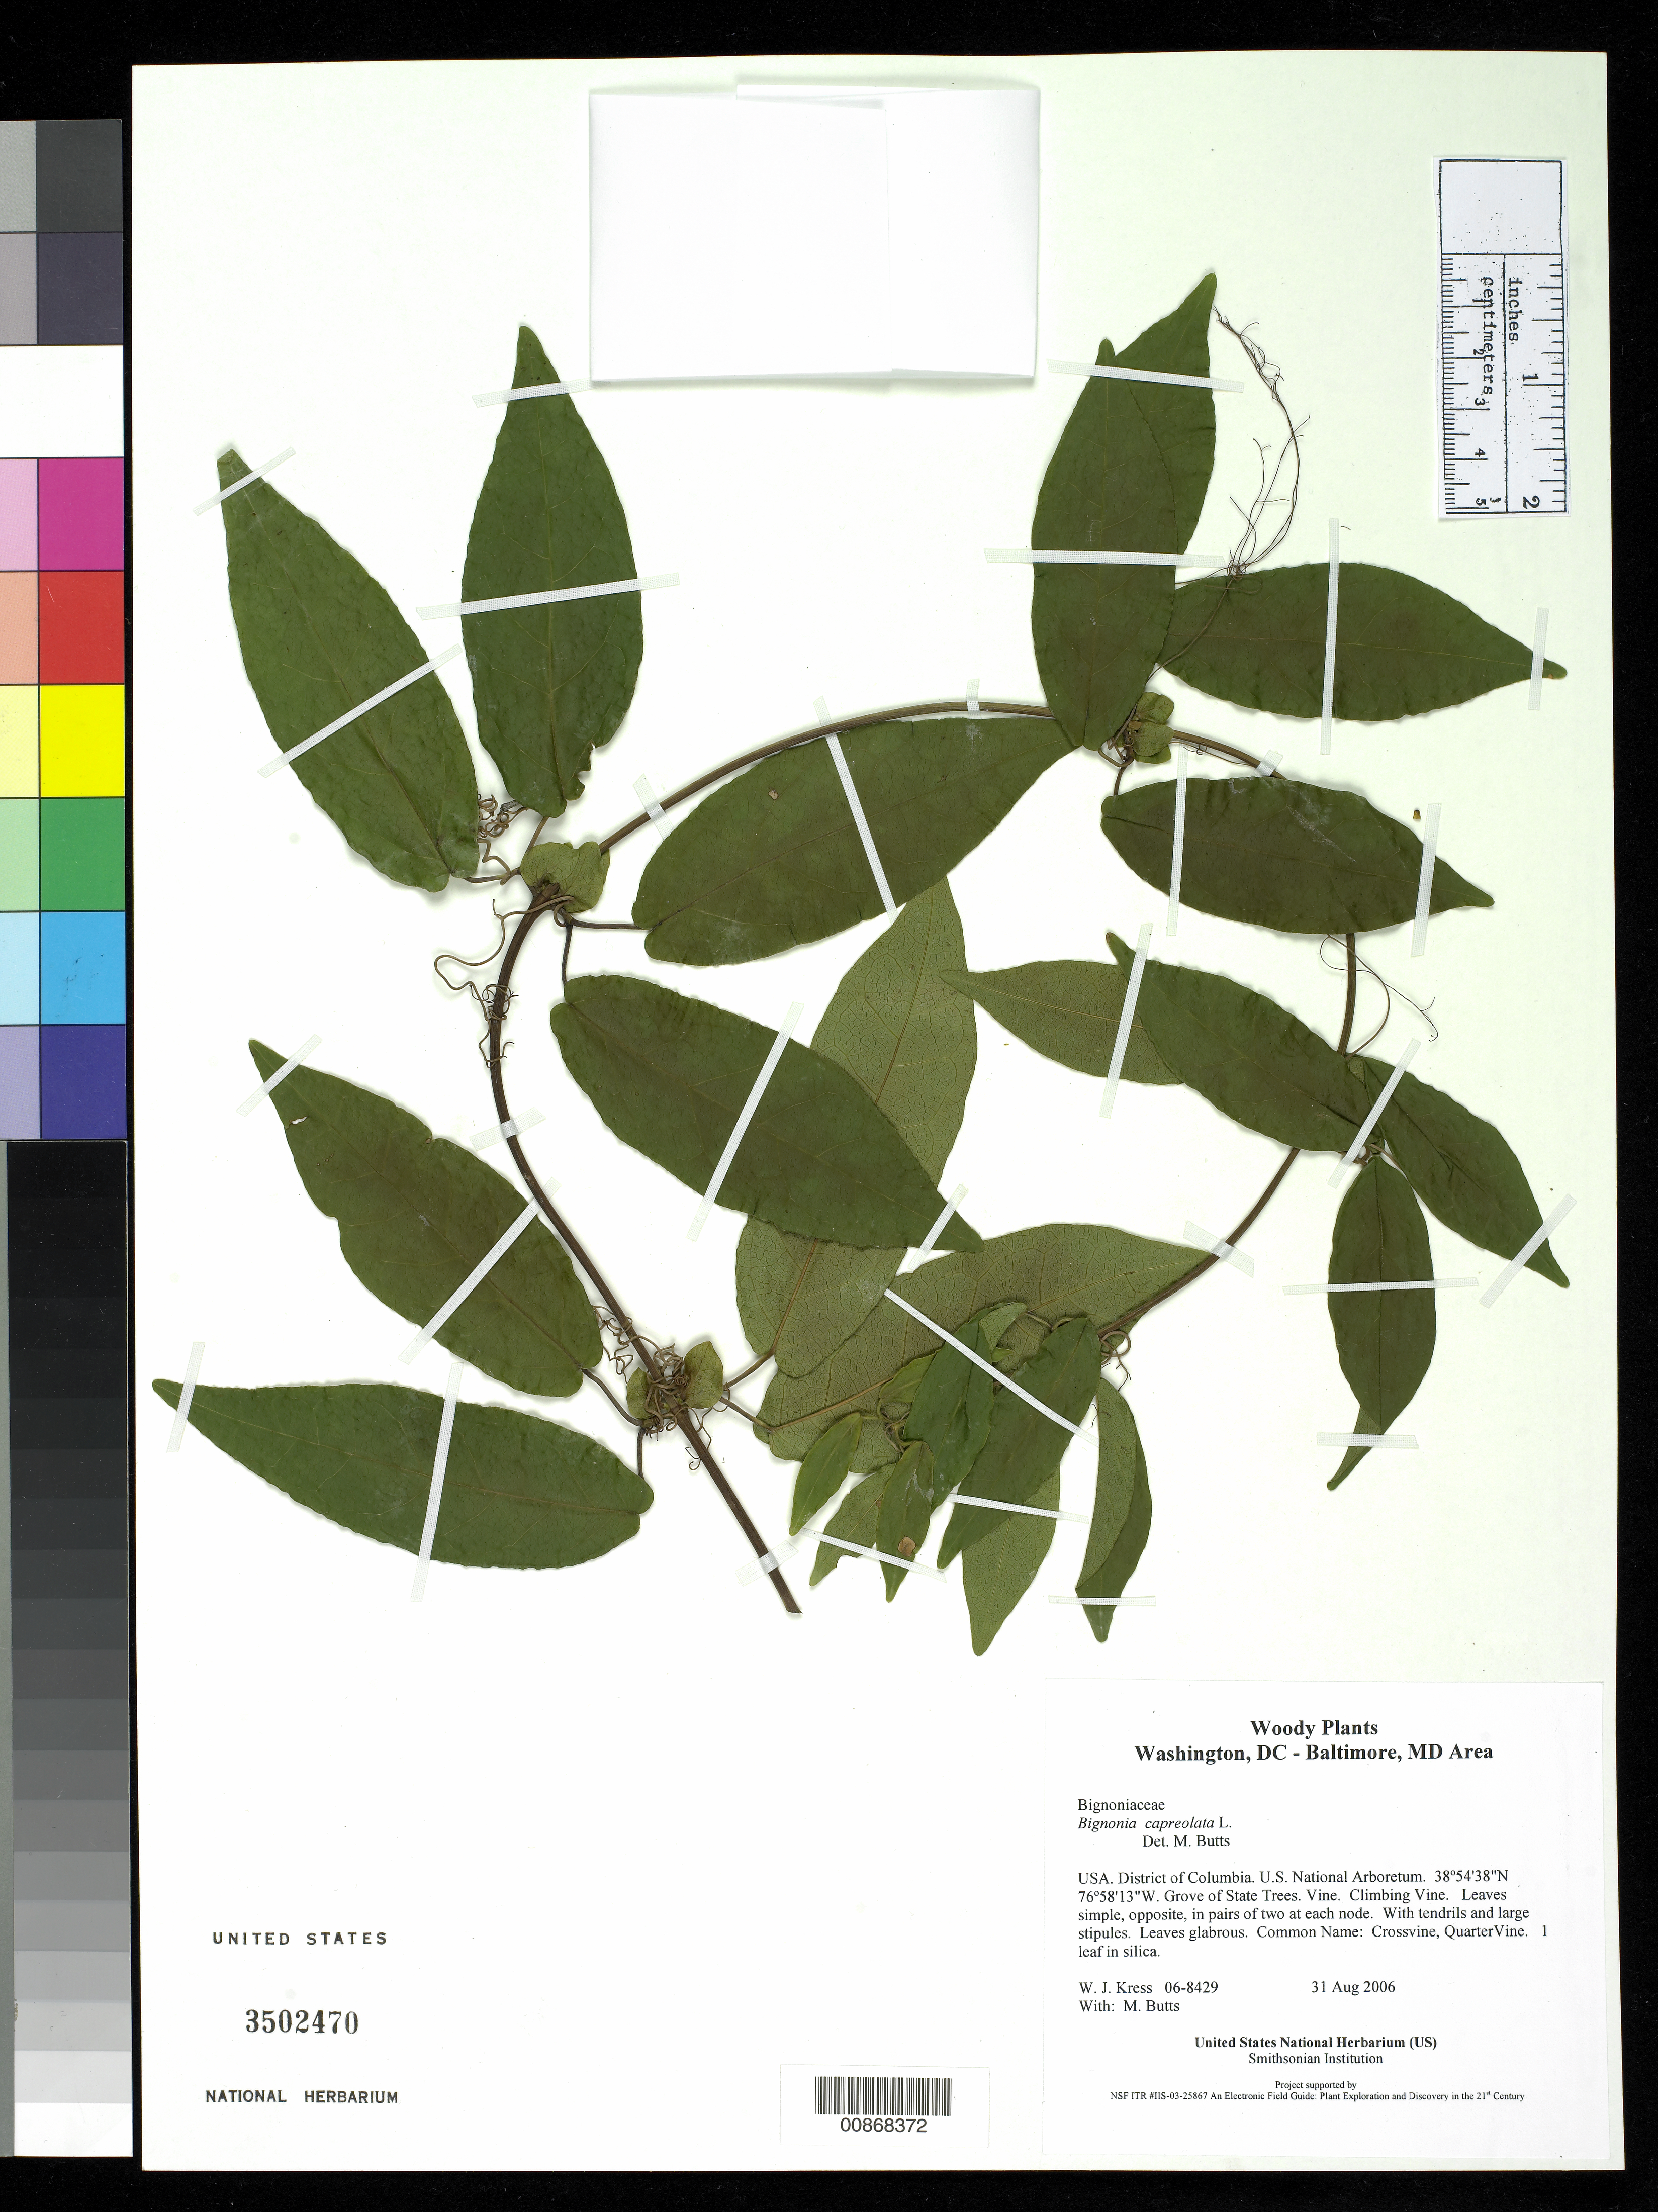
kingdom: Plantae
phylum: Tracheophyta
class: Magnoliopsida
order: Lamiales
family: Bignoniaceae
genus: Bignonia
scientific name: Bignonia capreolata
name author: L.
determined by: Butts, M. B.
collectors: W. J. Kress & M. B. Butts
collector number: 06-8429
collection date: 2006-08-31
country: United States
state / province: District of Columbia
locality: U.S. National Arboretum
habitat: Grove of State Trees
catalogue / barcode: US 3502470